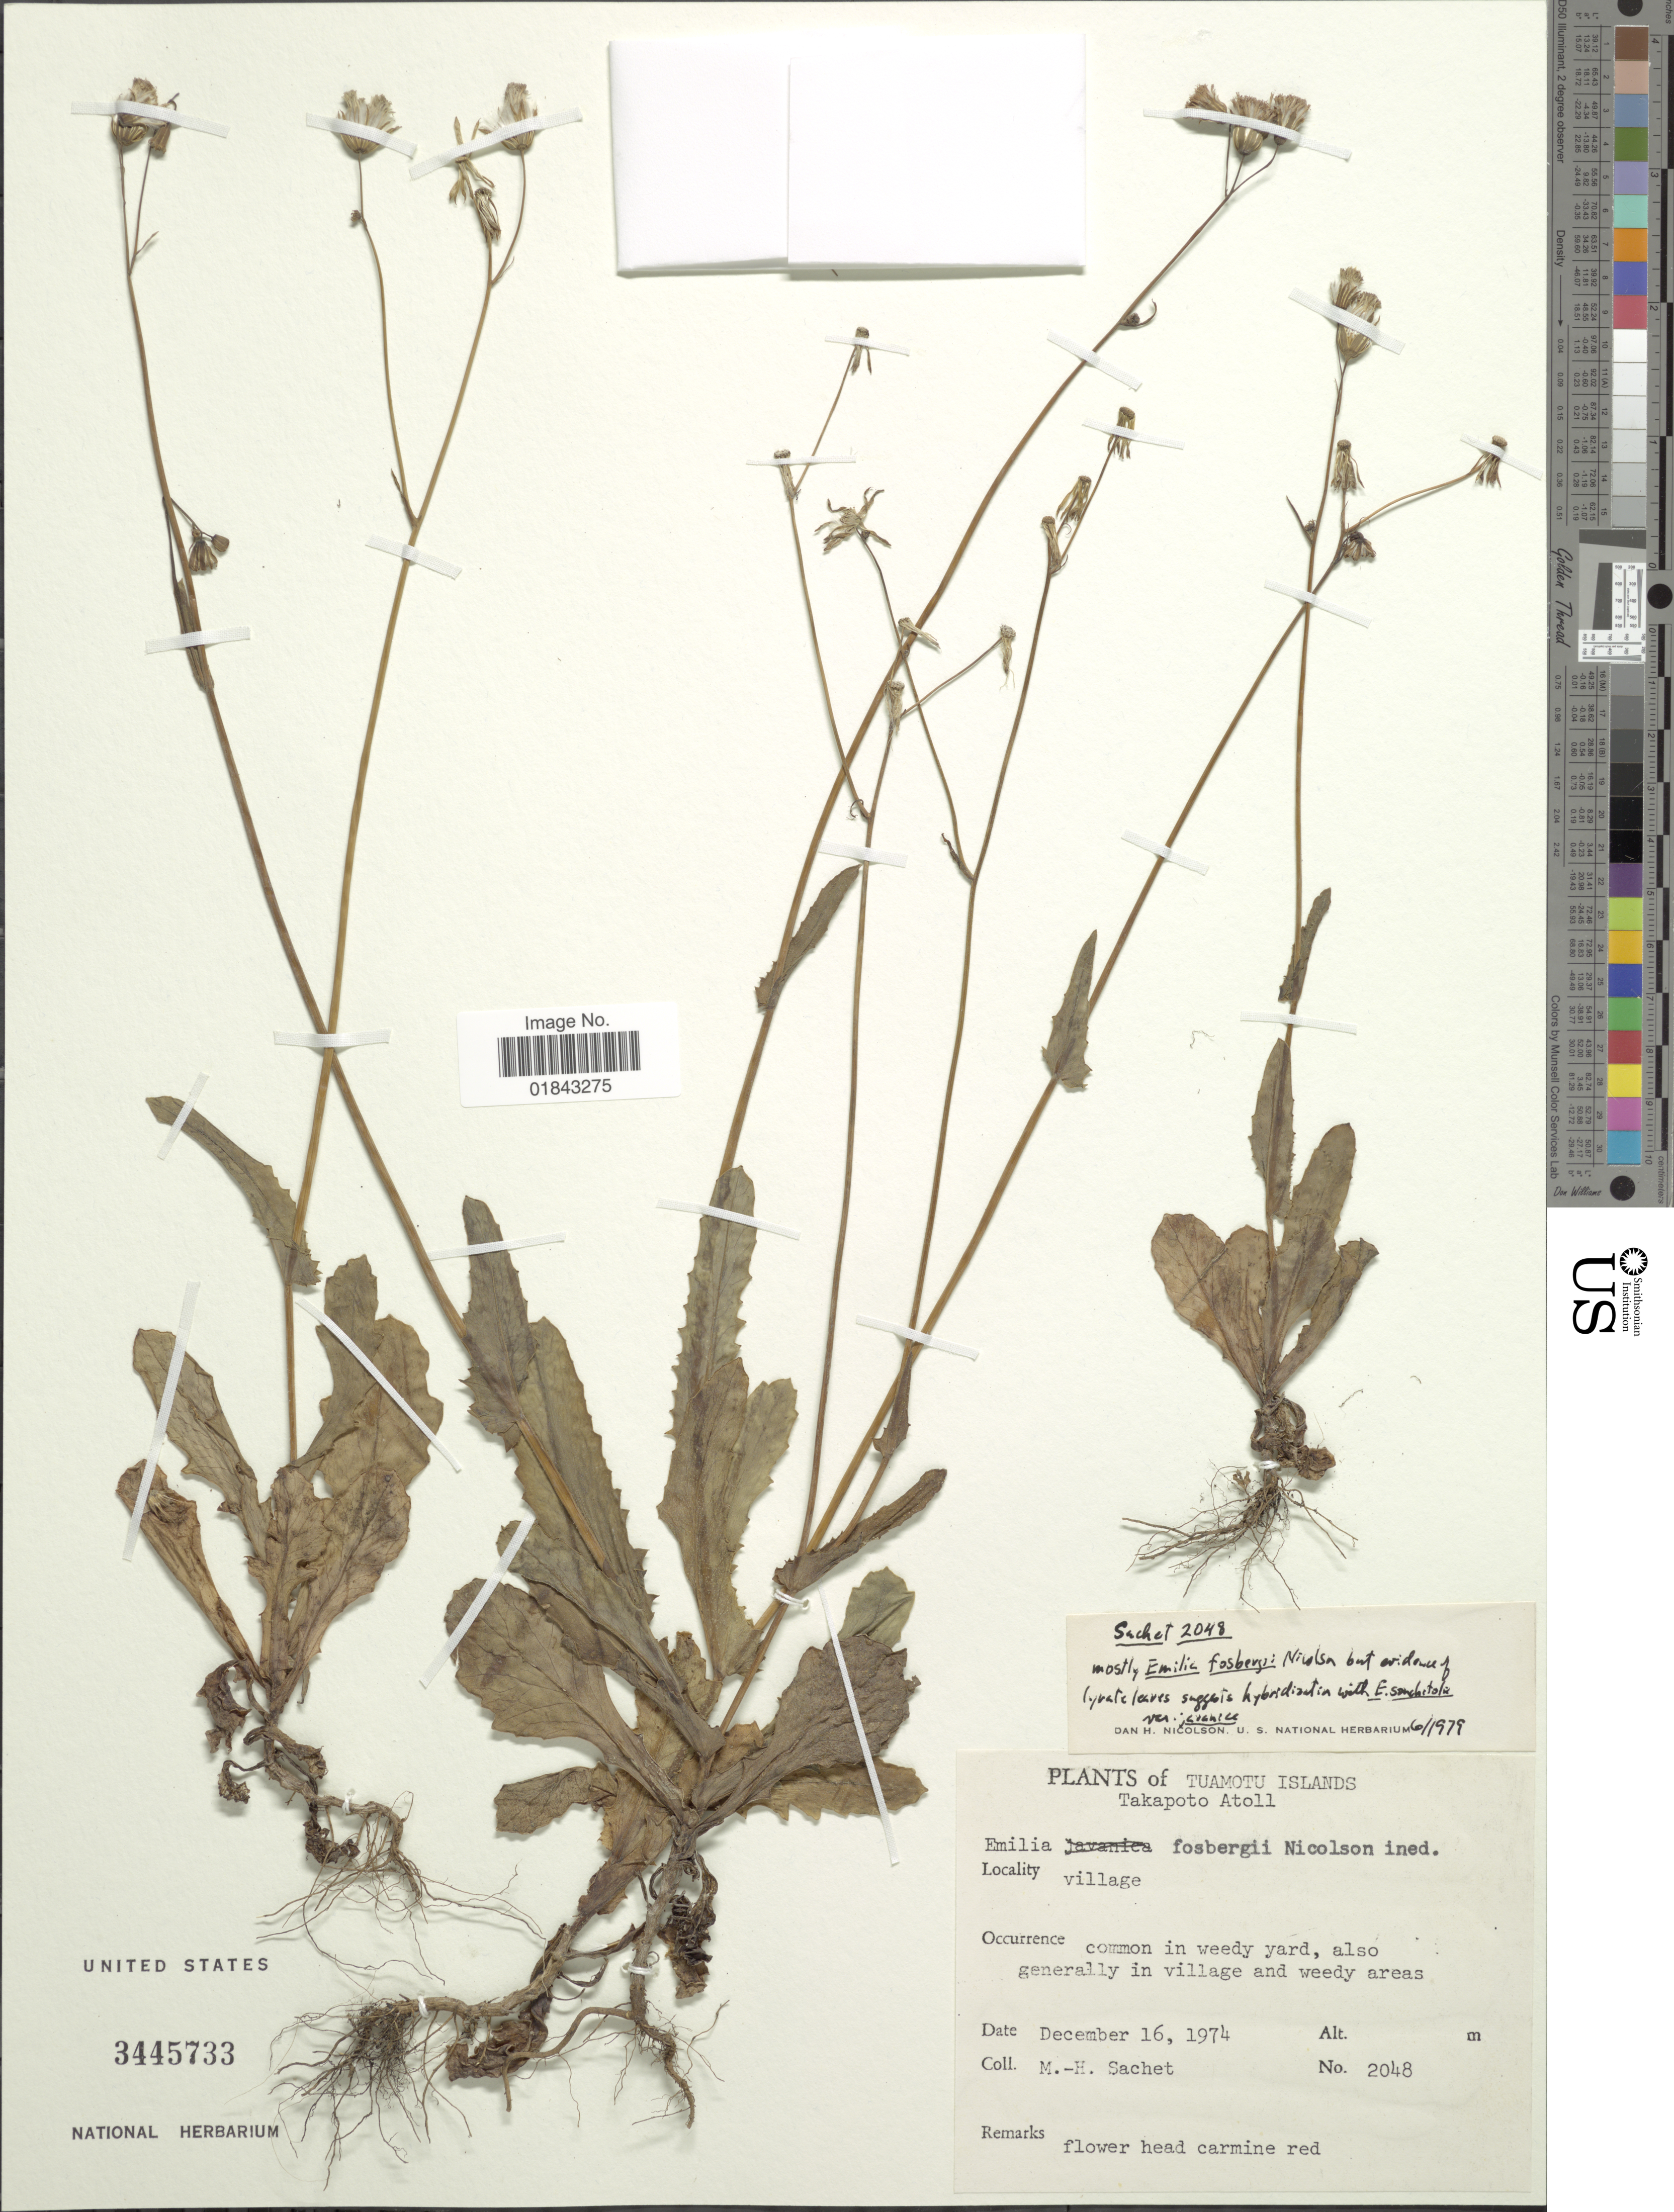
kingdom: Plantae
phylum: Tracheophyta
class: Magnoliopsida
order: Asterales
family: Asteraceae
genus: Emilia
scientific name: Emilia fosbergii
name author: Nicolson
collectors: M.-H. Sachet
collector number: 2048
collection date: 1974-12-16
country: French Polynesia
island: Takapoto Atoll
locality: Tuamotu Islands, Takapoto Atall, village, common in weedy yard, also generally in village and weedy areas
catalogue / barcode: US 3445733